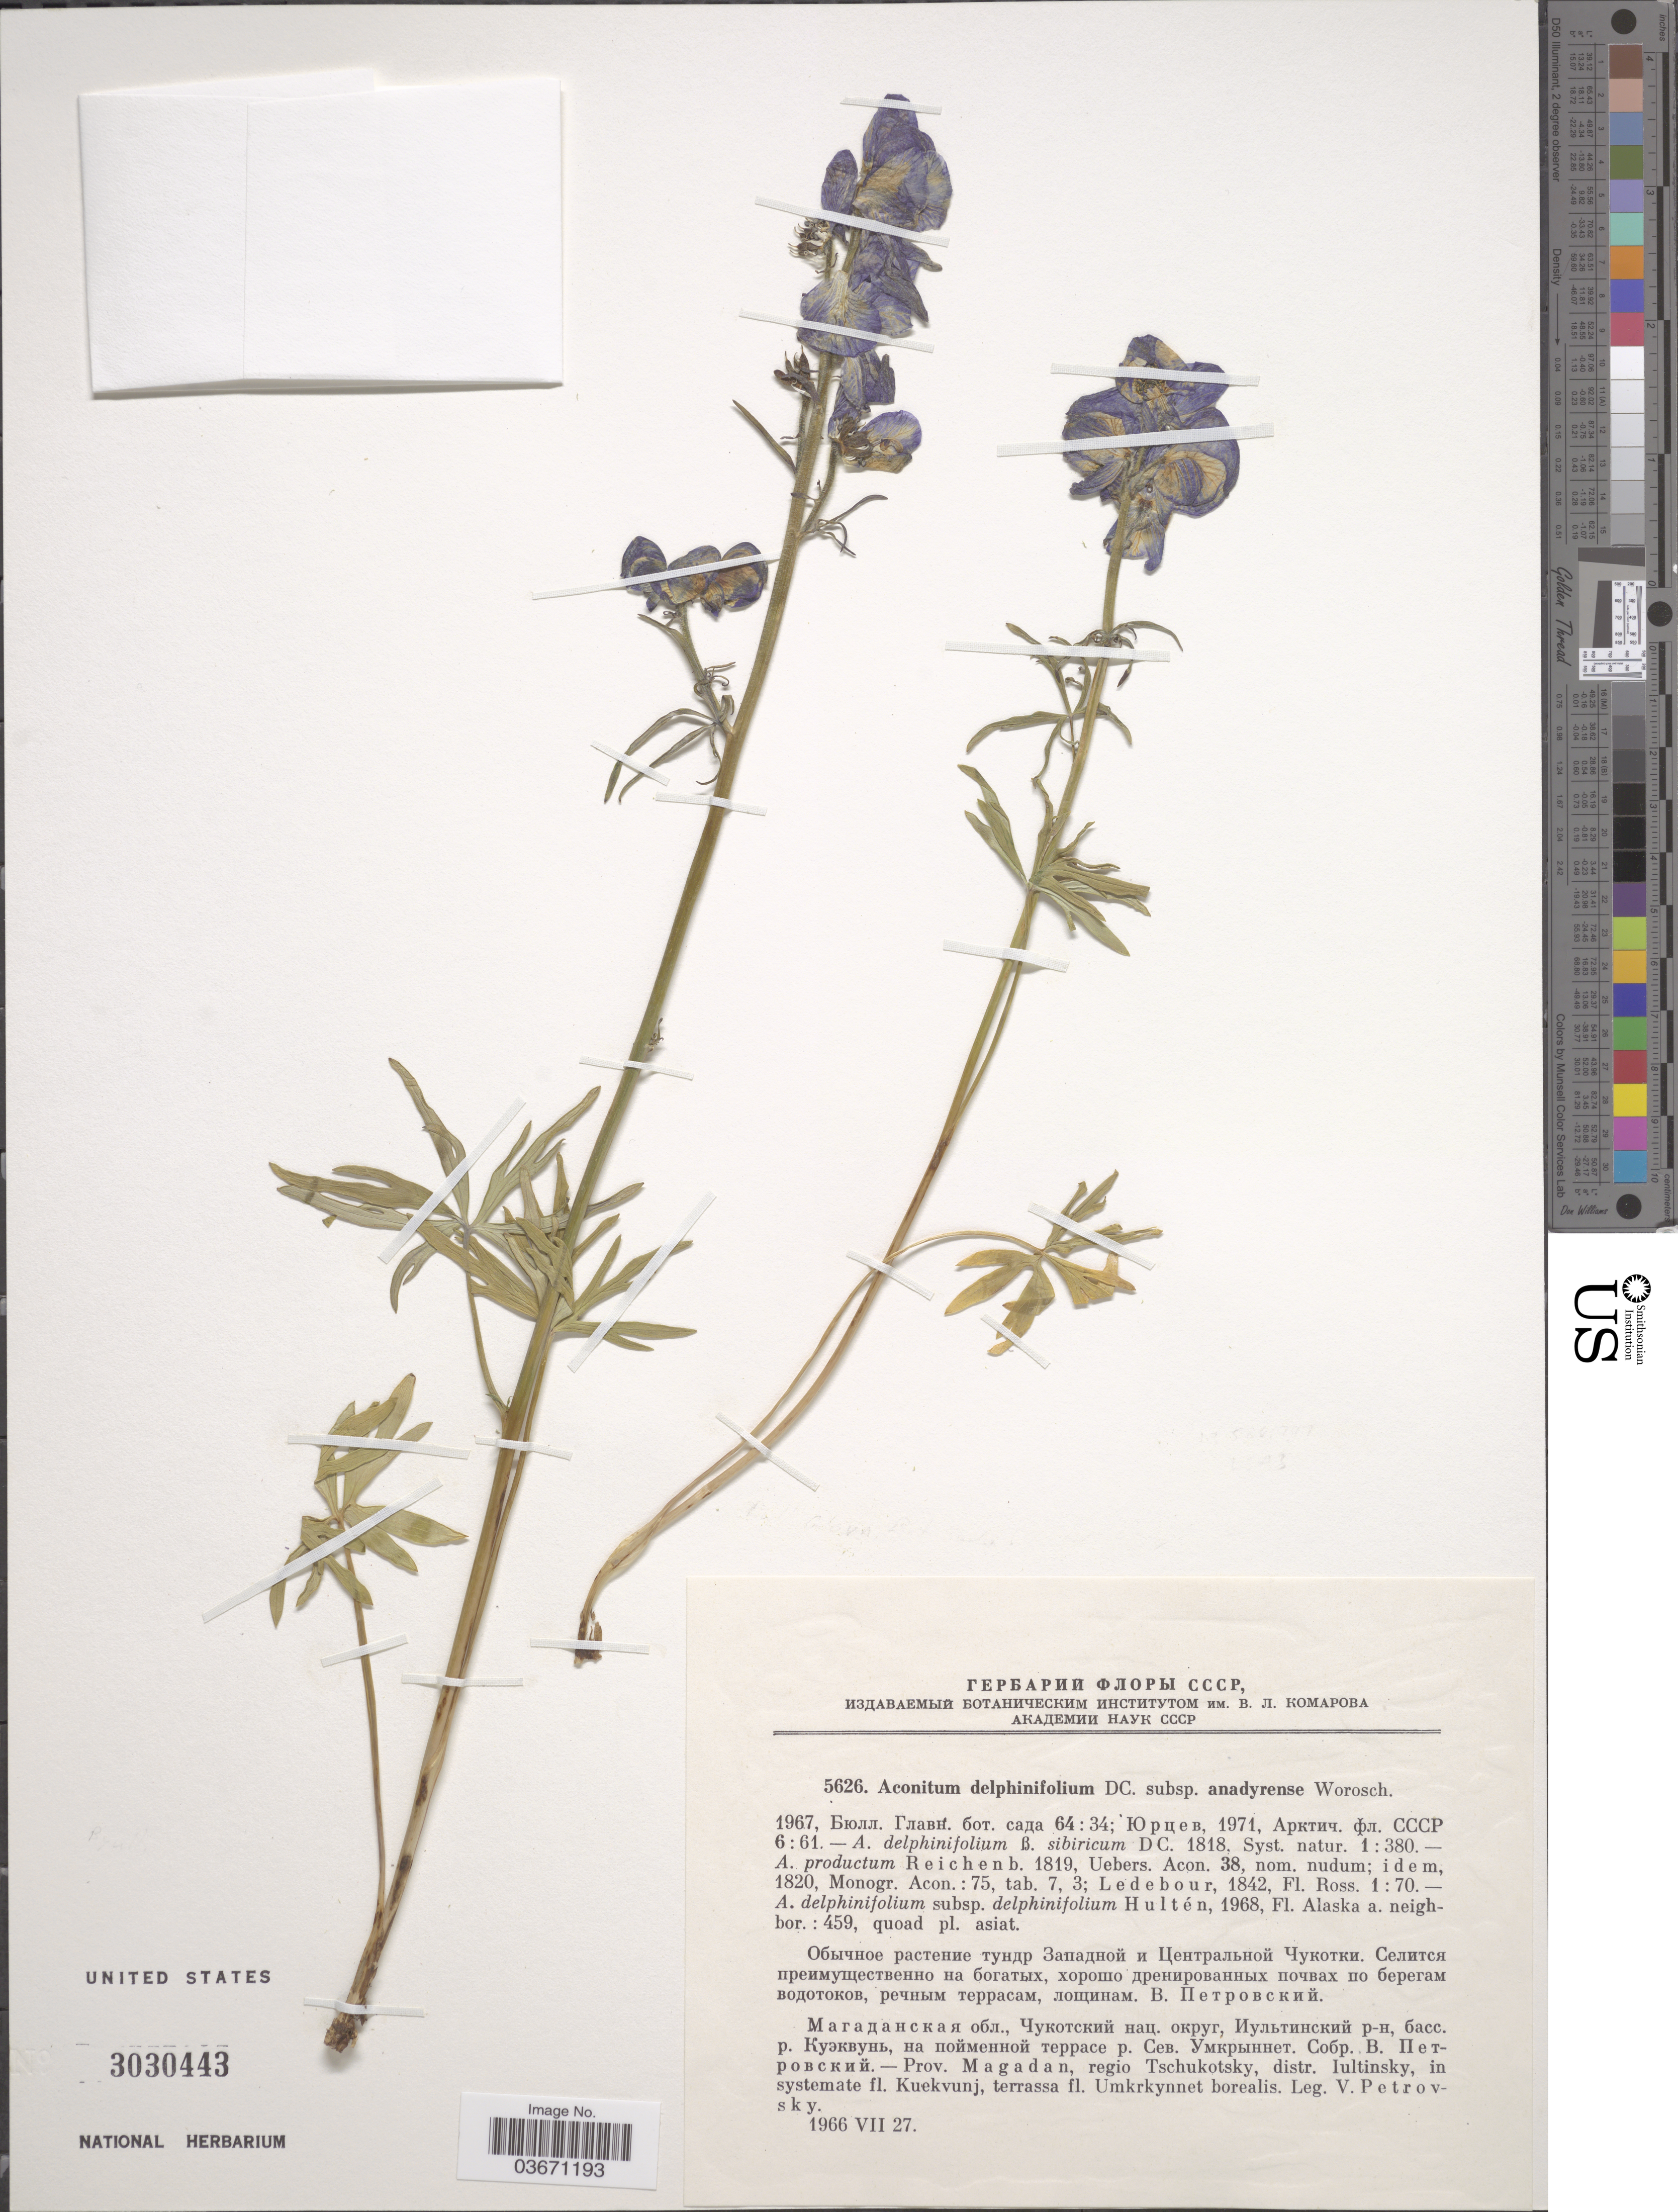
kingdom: Plantae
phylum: Tracheophyta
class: Magnoliopsida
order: Ranunculales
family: Ranunculaceae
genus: Aconitum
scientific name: Aconitum delphinifolium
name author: DC.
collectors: V. Petrovsky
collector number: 5626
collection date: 1966-07-27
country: Russian Federation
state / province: Magadan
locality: Regio Tschukotsky, distr. Iultinsky, in systemate fl. Kuekvunj, terrassa fl. Umkrkynnet borealis.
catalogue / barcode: US 3030443